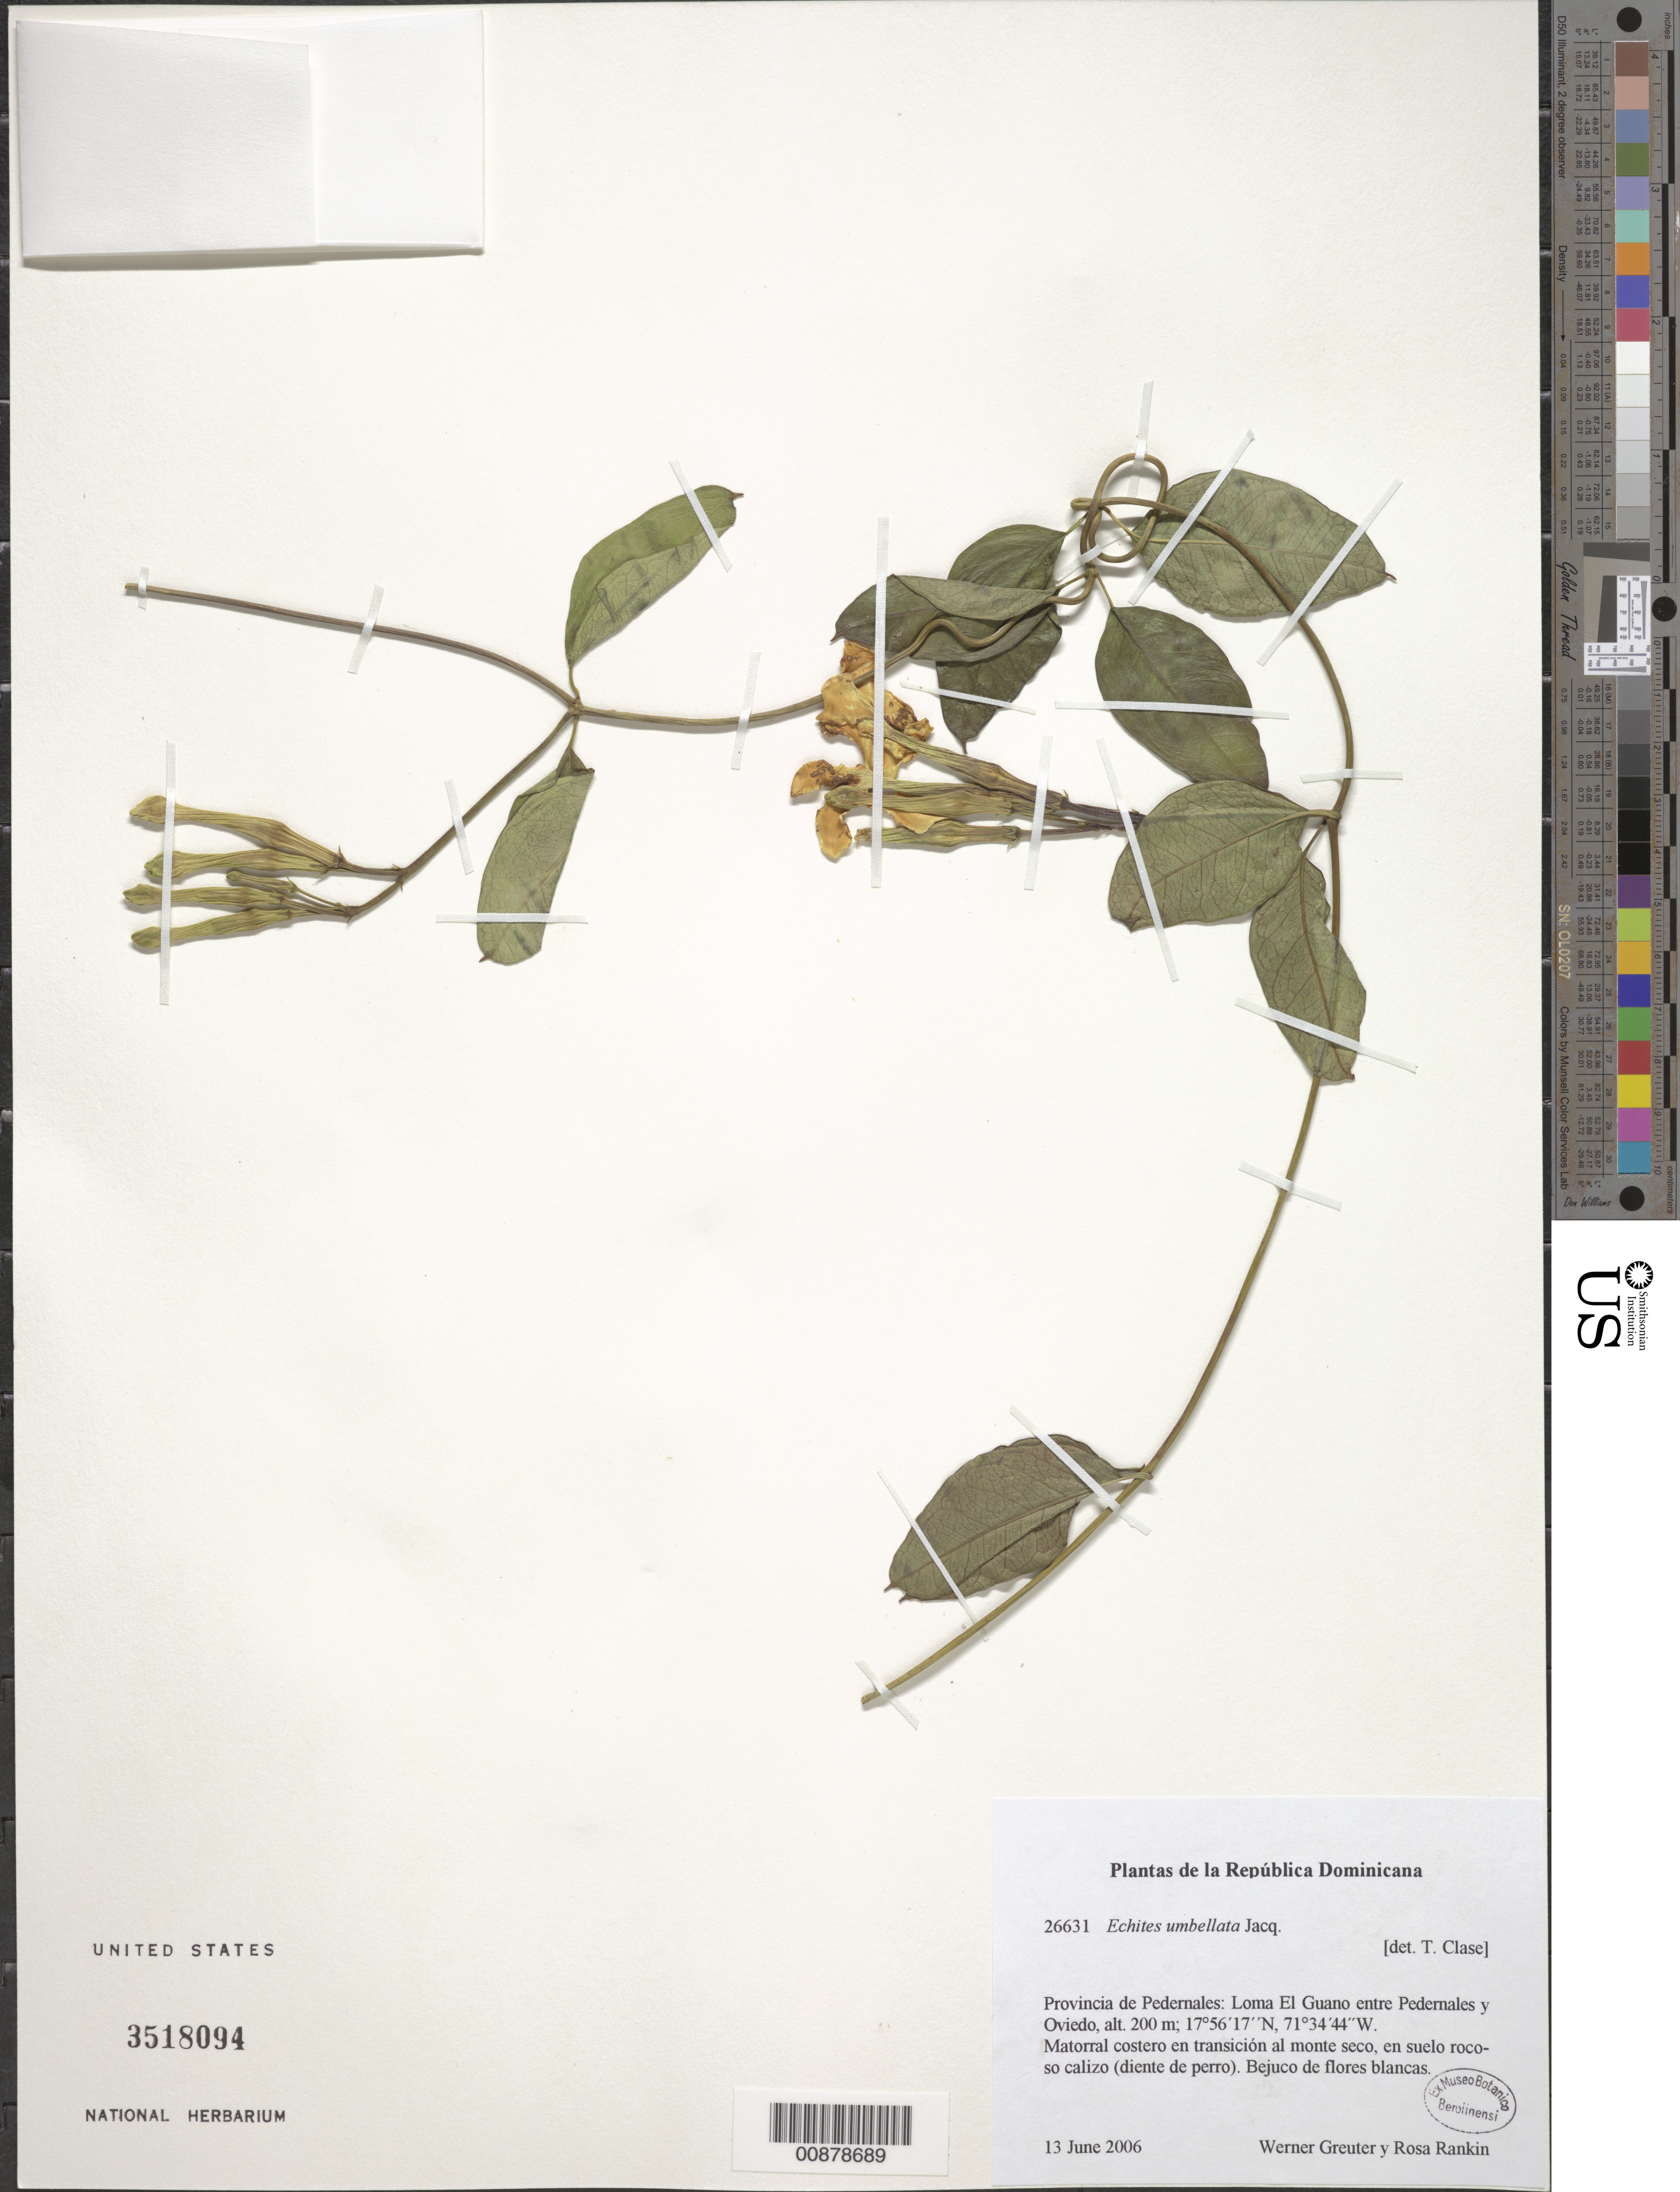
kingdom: Plantae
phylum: Tracheophyta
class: Magnoliopsida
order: Gentianales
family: Apocynaceae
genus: Echites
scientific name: Echites umbellatus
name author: Jacq.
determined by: Clase, T.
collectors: W. Greuter & R. Rankin Rodriguez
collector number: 26631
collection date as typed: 13 Jun 2006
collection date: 2006-06-13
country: Dominican Republic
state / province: Pedernales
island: Hispaniola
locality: Loma El Guano entre Pedernales y Oviedo.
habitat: Matorral costero en transición al monte seco, en suelo rocoso calizo (diente de perro).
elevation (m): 200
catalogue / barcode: US 3518094